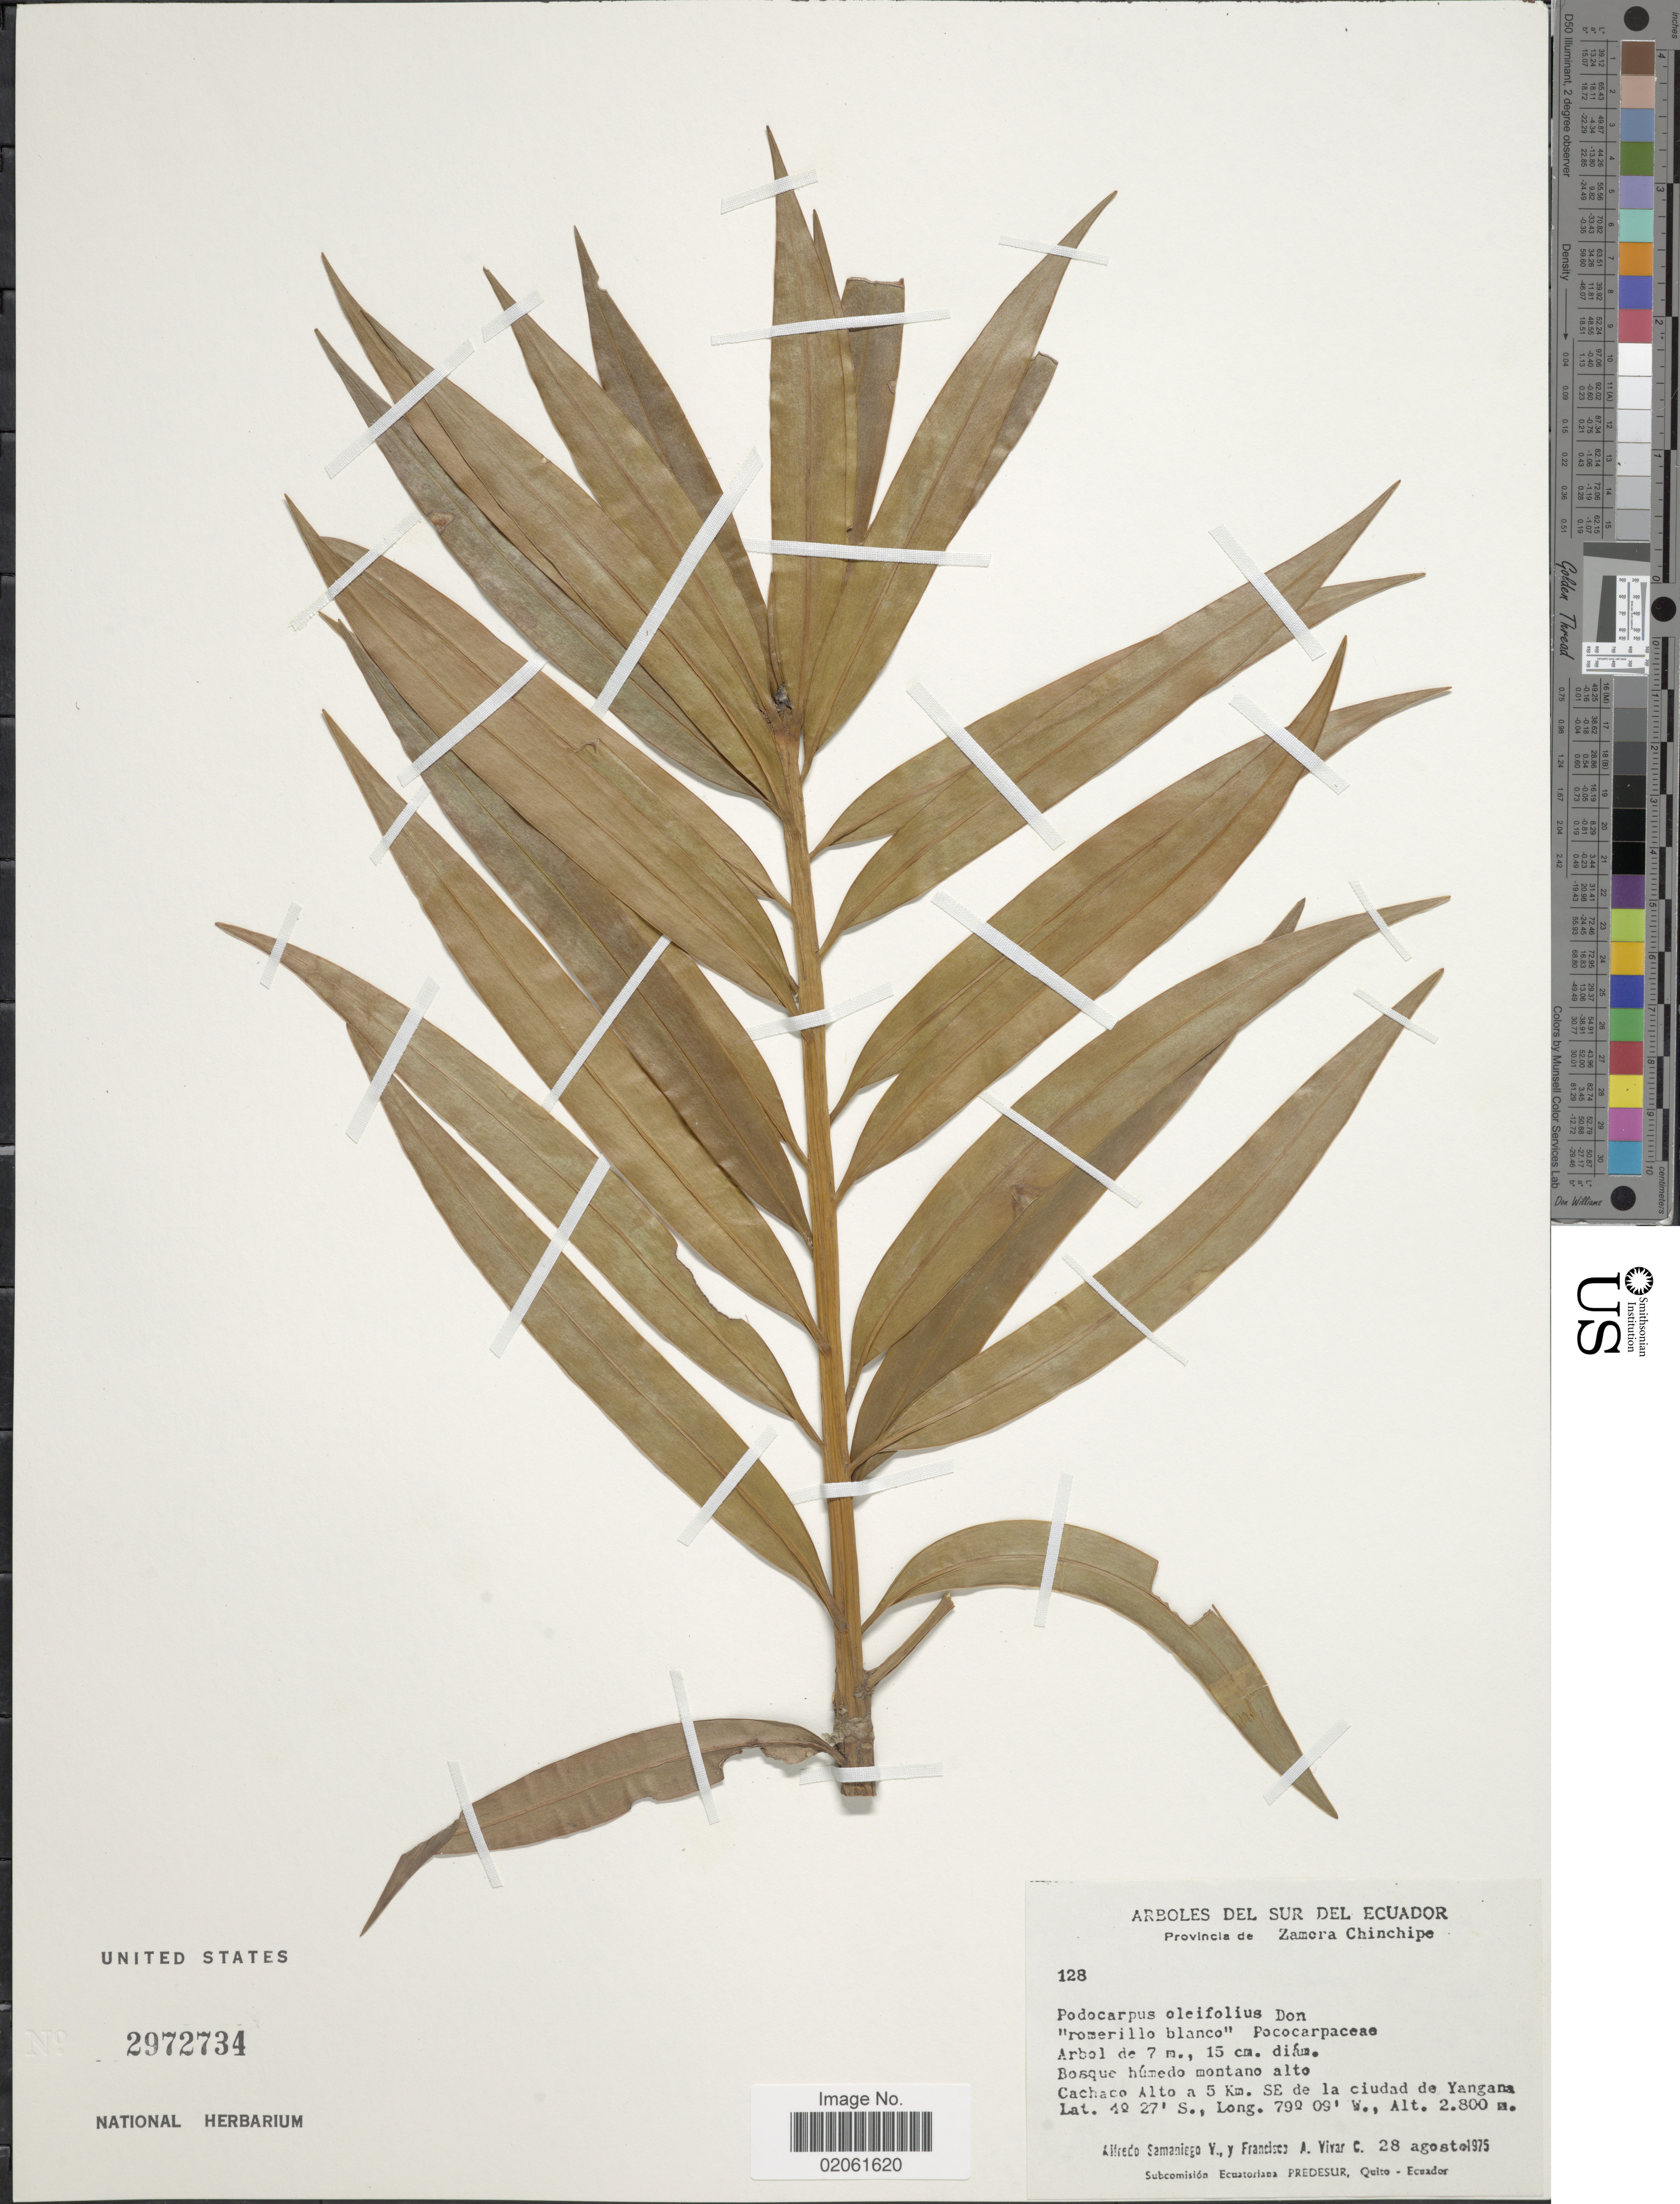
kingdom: Plantae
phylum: Tracheophyta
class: Pinopsida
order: Pinales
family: Podocarpaceae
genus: Podocarpus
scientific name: Podocarpus oleifolius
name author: D. Don ex Lamb.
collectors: A. V. Samaniego & F. A. Vivar C.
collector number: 128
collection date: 1975-08-28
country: Ecuador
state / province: Zamora-Chinchipe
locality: Sur del Ecuador. Zamora Chinchipe. Cachaco Alto a 5 Km. SE de la ciudad de Yangana.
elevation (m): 2800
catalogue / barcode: US 2972734